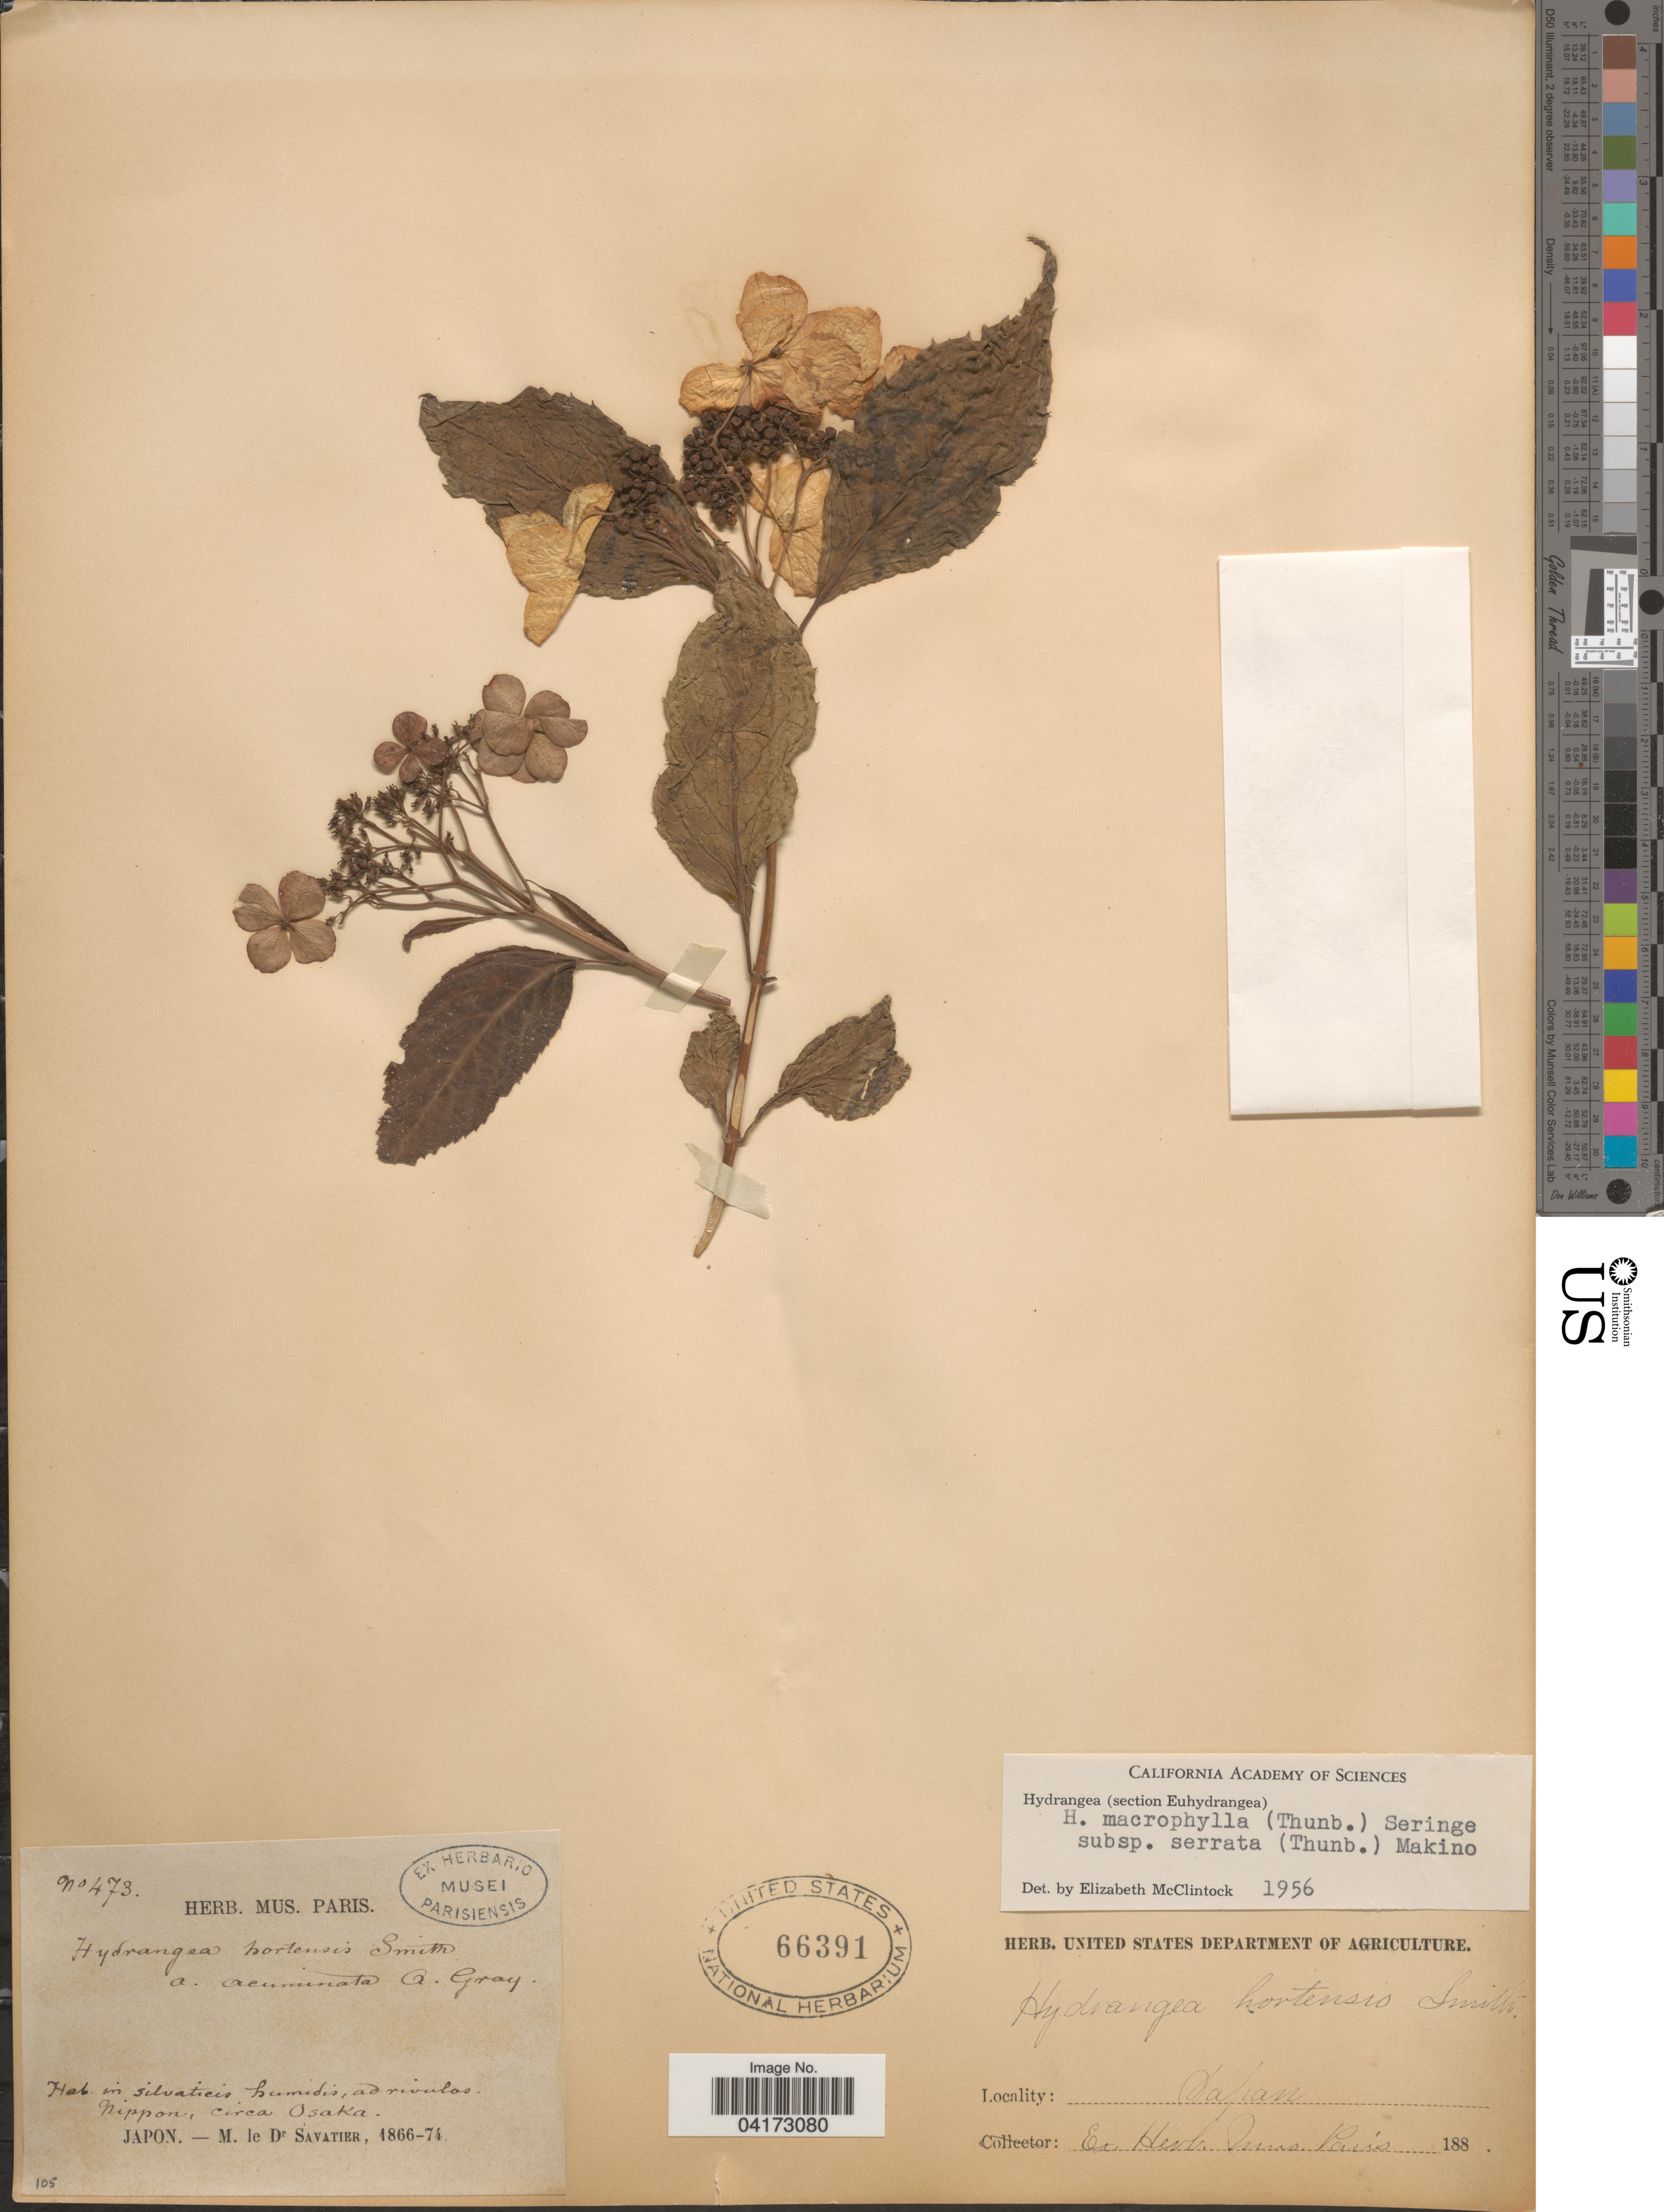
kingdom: Plantae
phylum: Tracheophyta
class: Magnoliopsida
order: Cornales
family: Hydrangeaceae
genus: Hydrangea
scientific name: Hydrangea macrophylla subsp. serrata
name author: (Thunb.) Makino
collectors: Savatier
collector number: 473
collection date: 1866/1874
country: Japan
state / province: Osaka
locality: Nippon, circa Osaka.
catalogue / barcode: US 66391